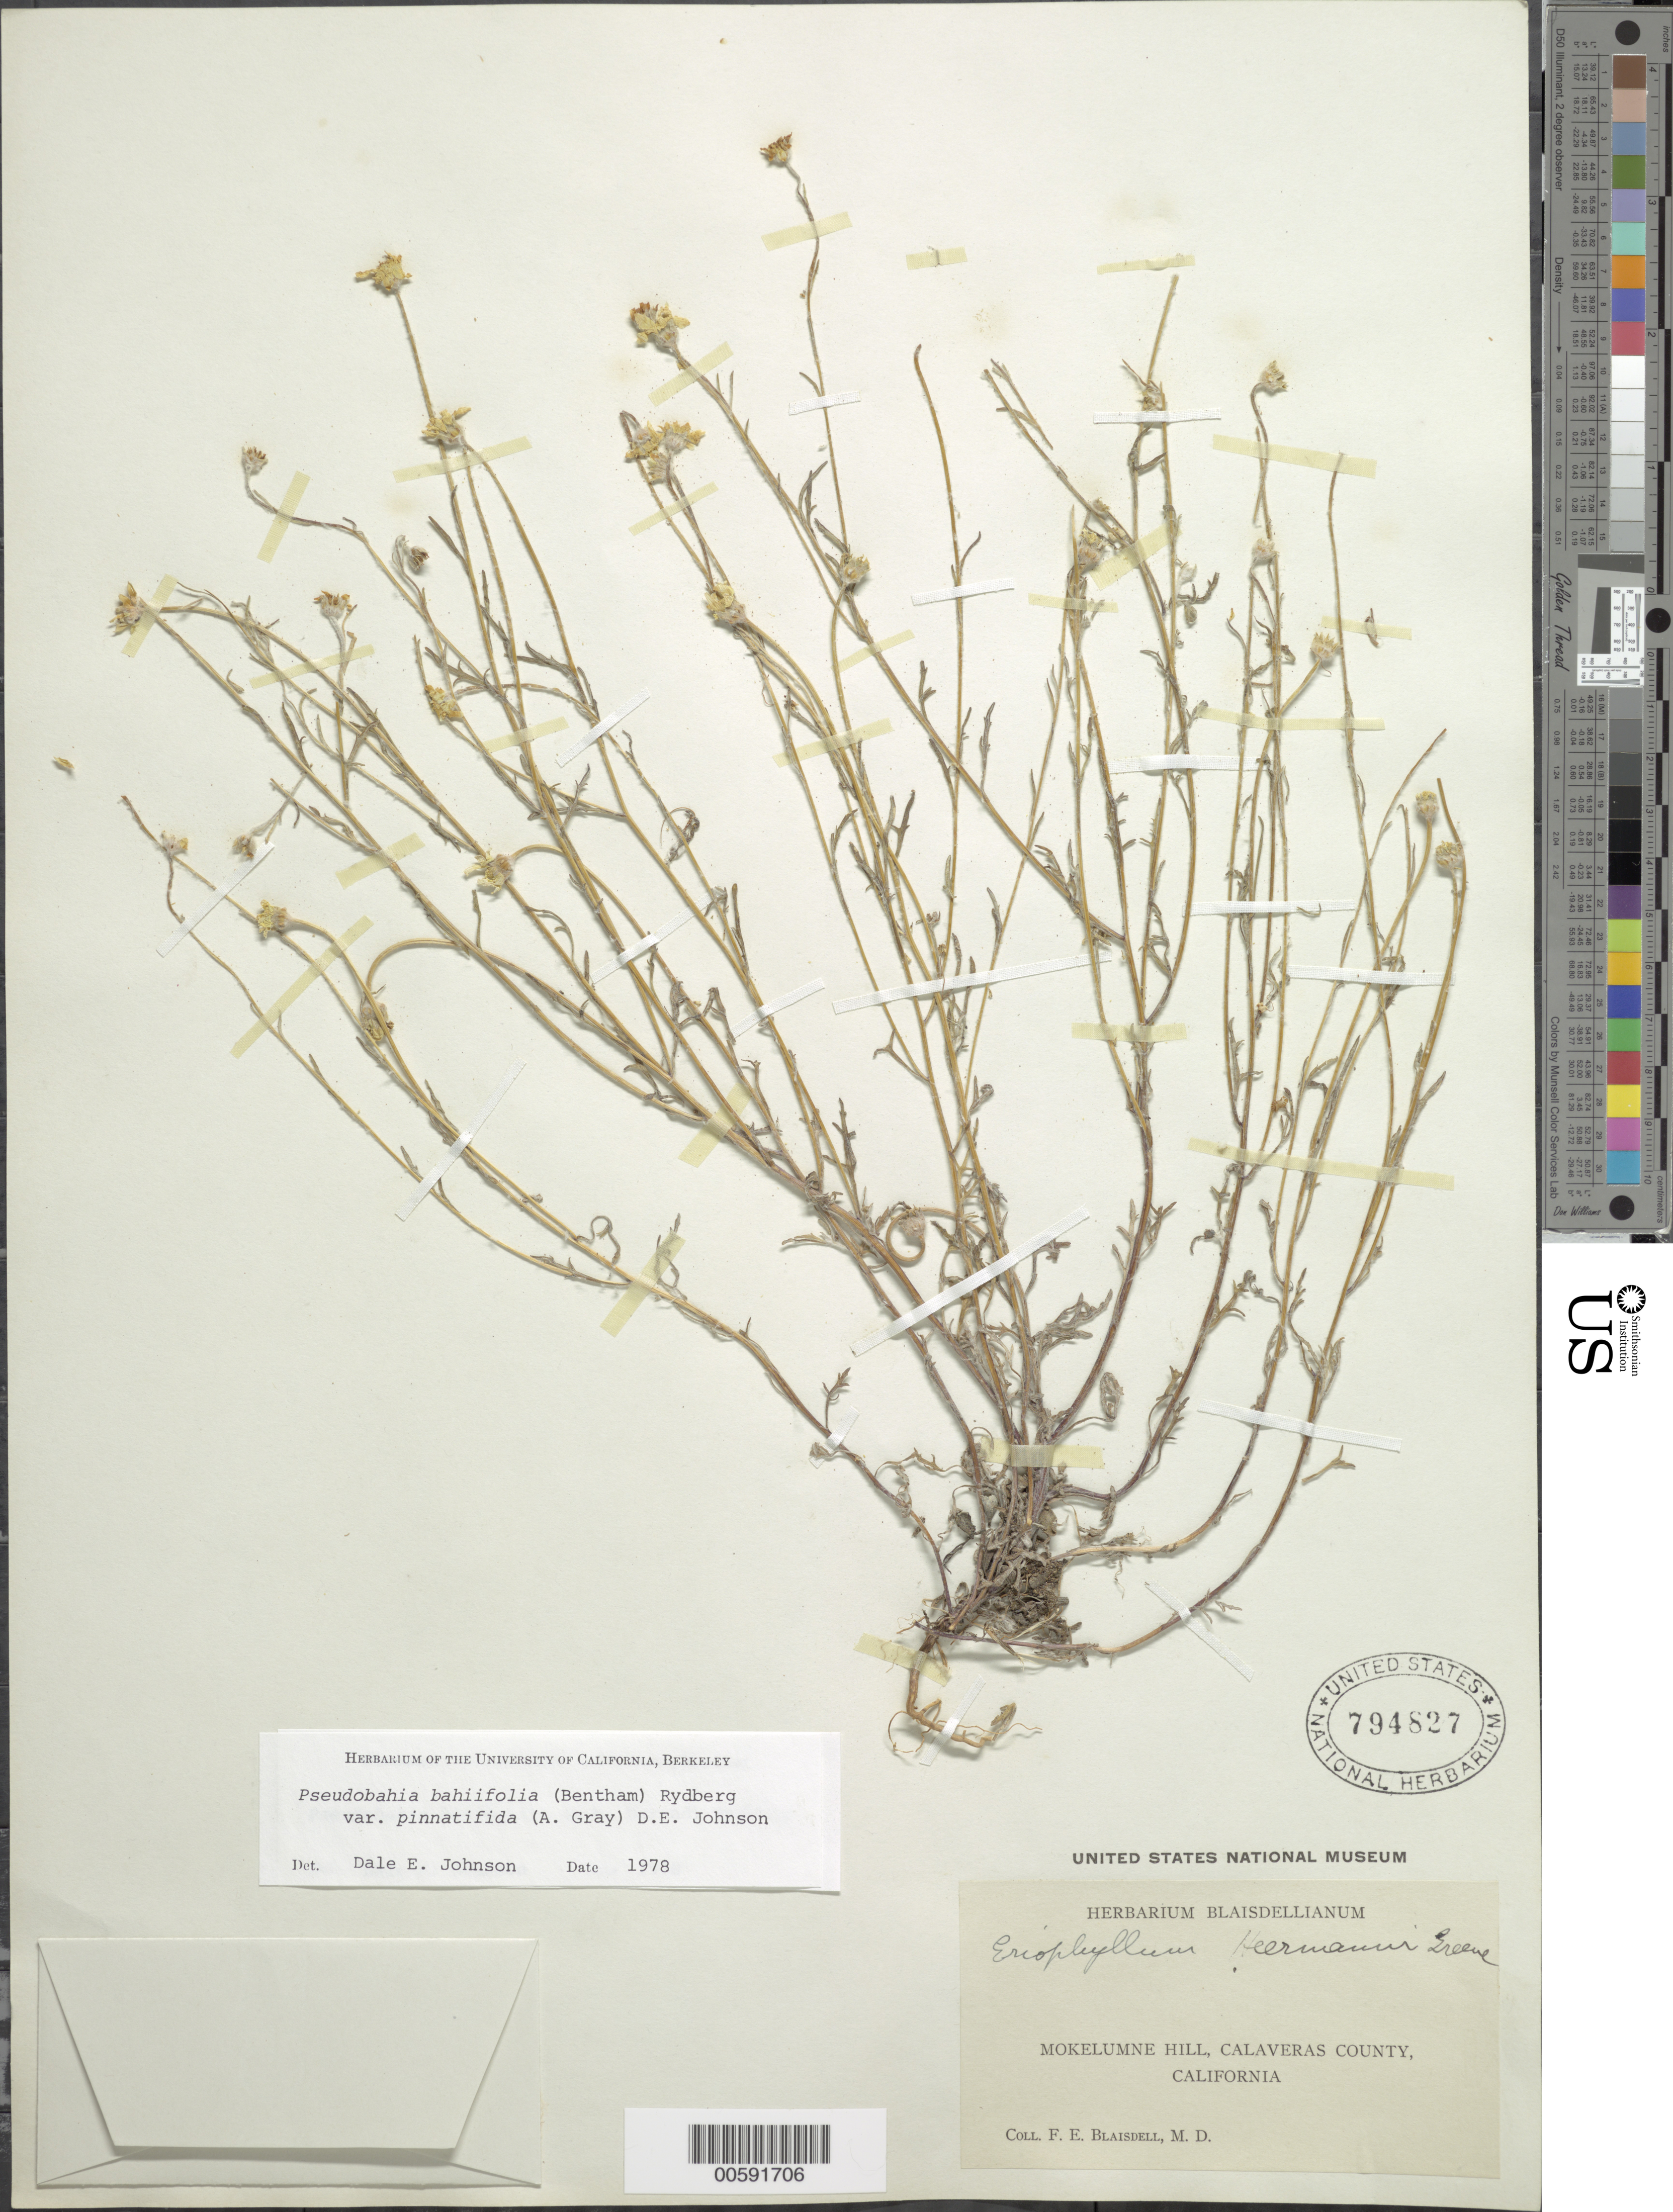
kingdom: Plantae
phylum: Tracheophyta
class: Magnoliopsida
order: Asterales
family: Asteraceae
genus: Pseudobahia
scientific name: Pseudobahia bahiifolia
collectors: F. Blaisdell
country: United States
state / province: California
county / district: Calaveras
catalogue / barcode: US 794827